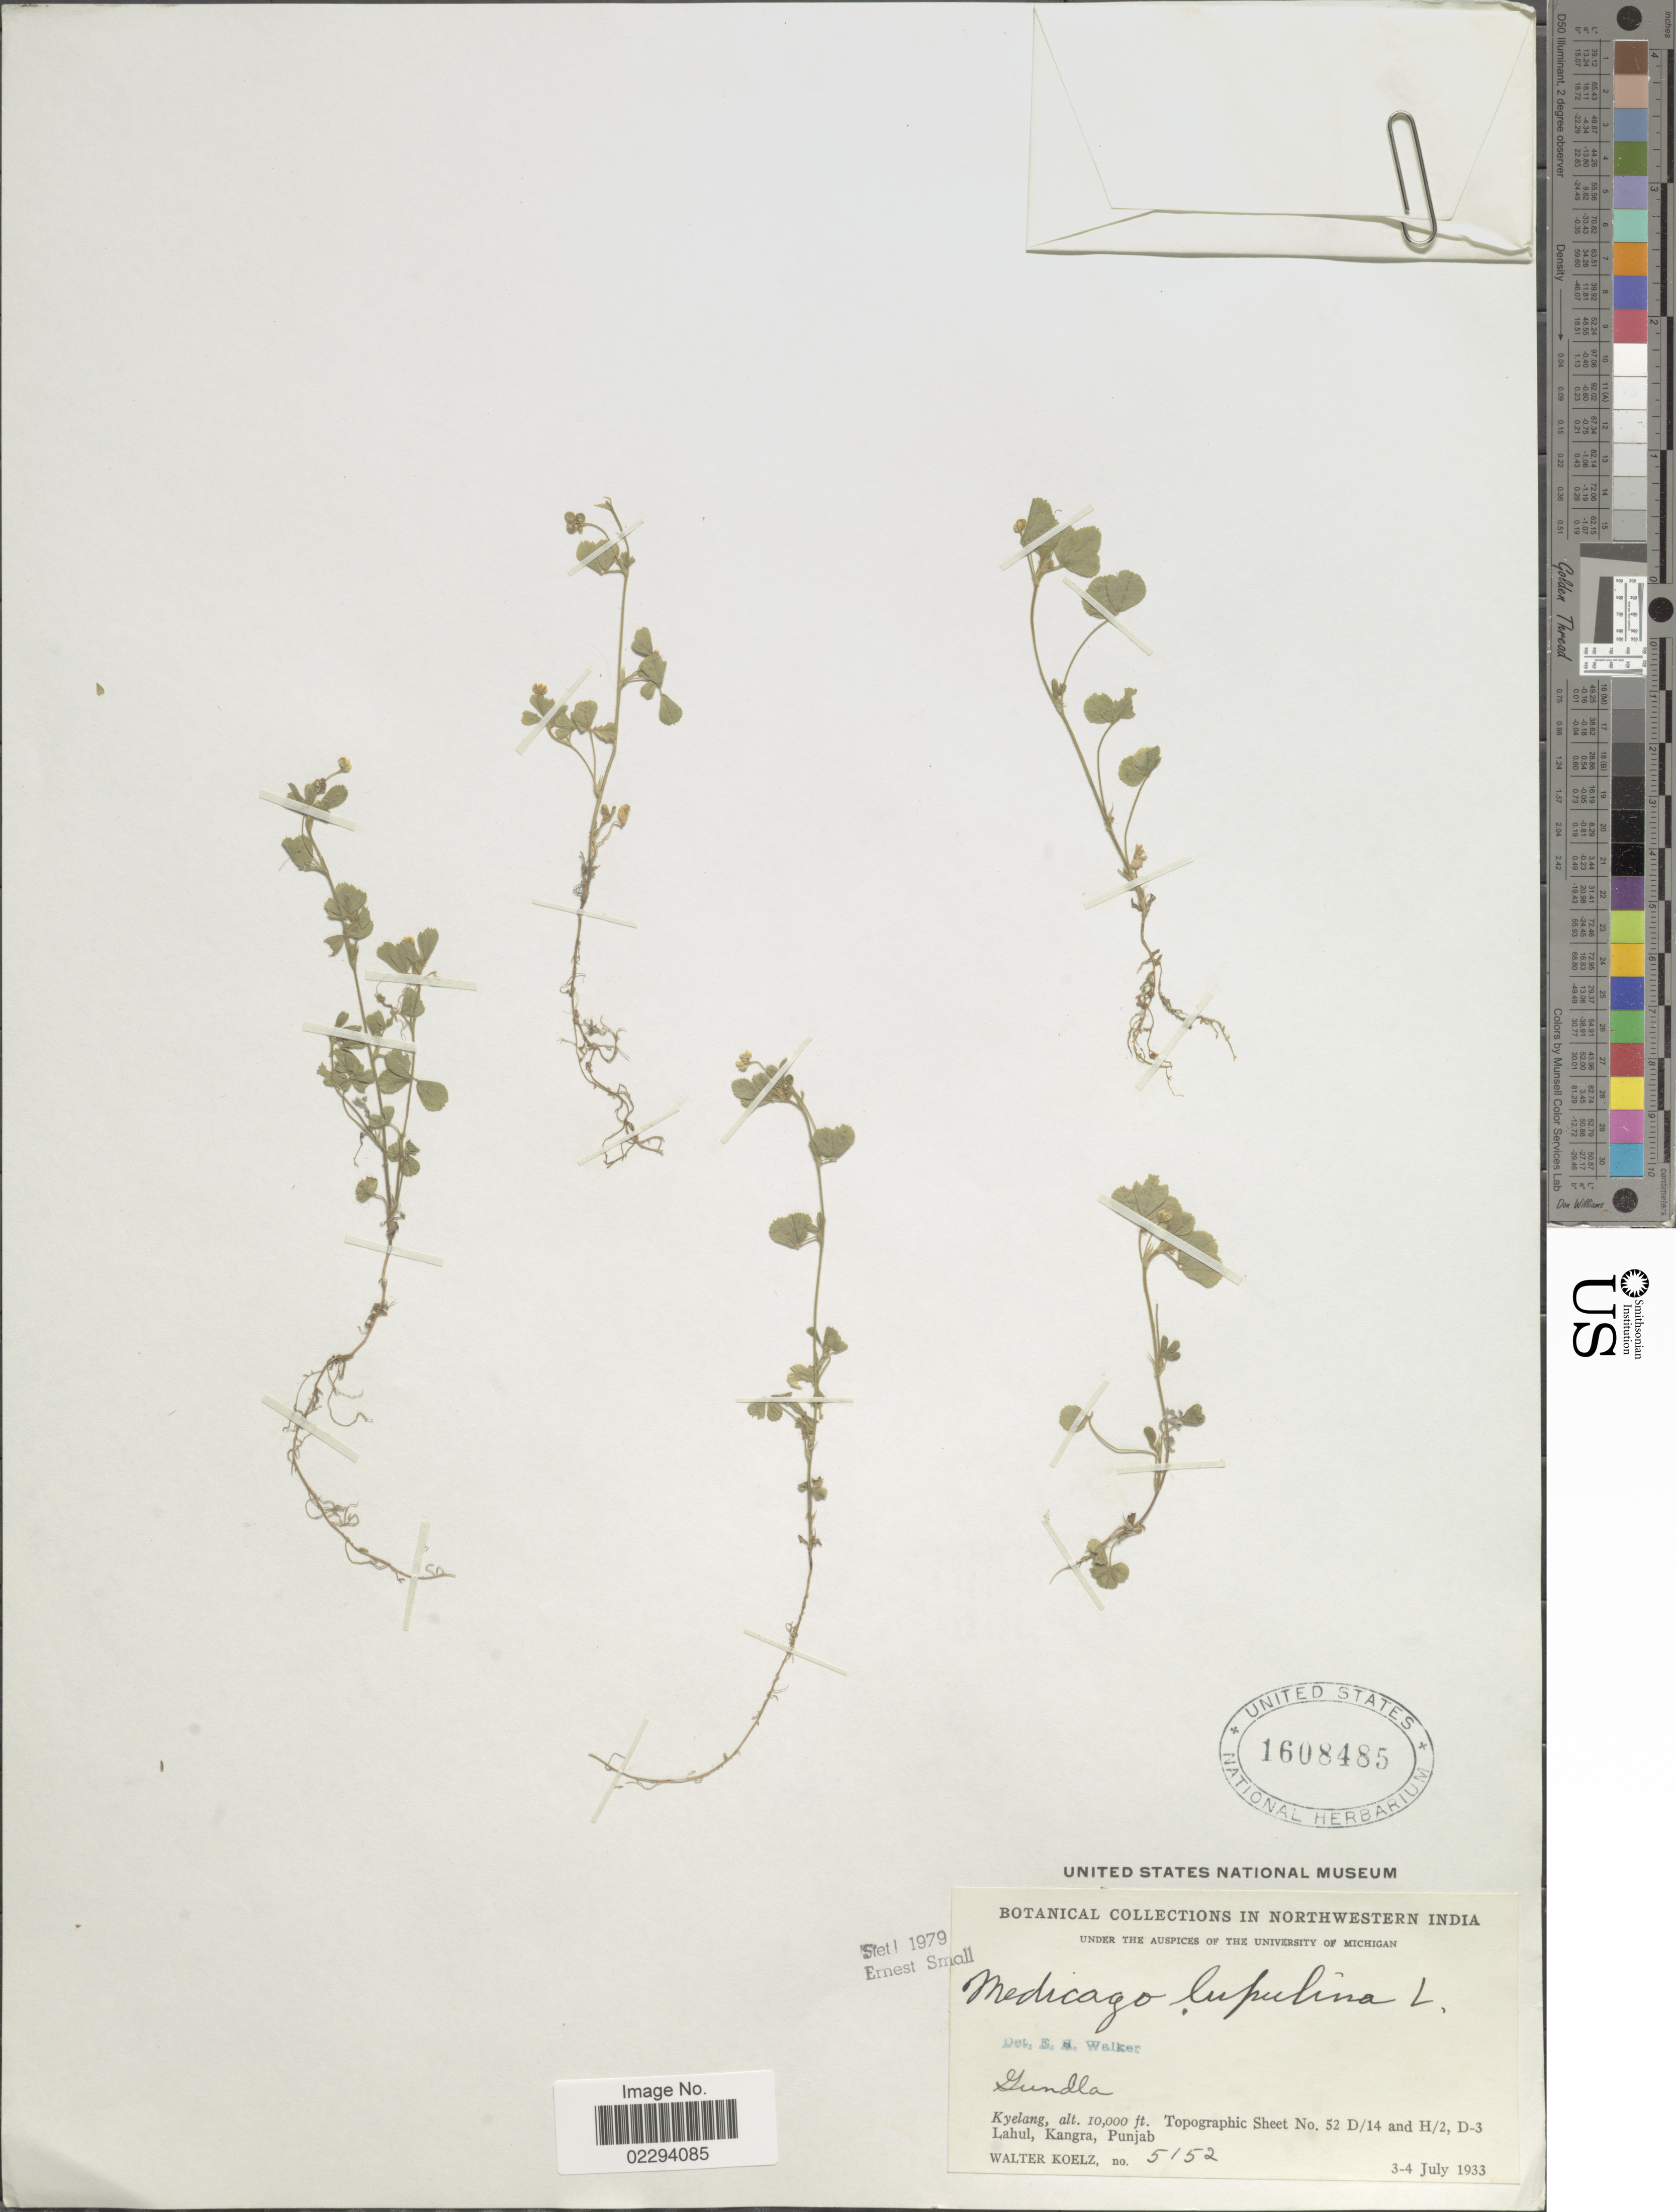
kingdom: Plantae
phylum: Tracheophyta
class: Magnoliopsida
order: Fabales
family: Fabaceae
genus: Medicago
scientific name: Medicago lupulina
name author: L.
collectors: W. N. Koelz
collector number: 5152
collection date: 1933-07-03/1933-07-04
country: India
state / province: Himachal Pradesh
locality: Northwestern India. Kyelang, Topographic Sheet No. 52 D/14 and H/2, D-3 Lahul, Kangra, Punjab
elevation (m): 3048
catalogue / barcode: US 1608485